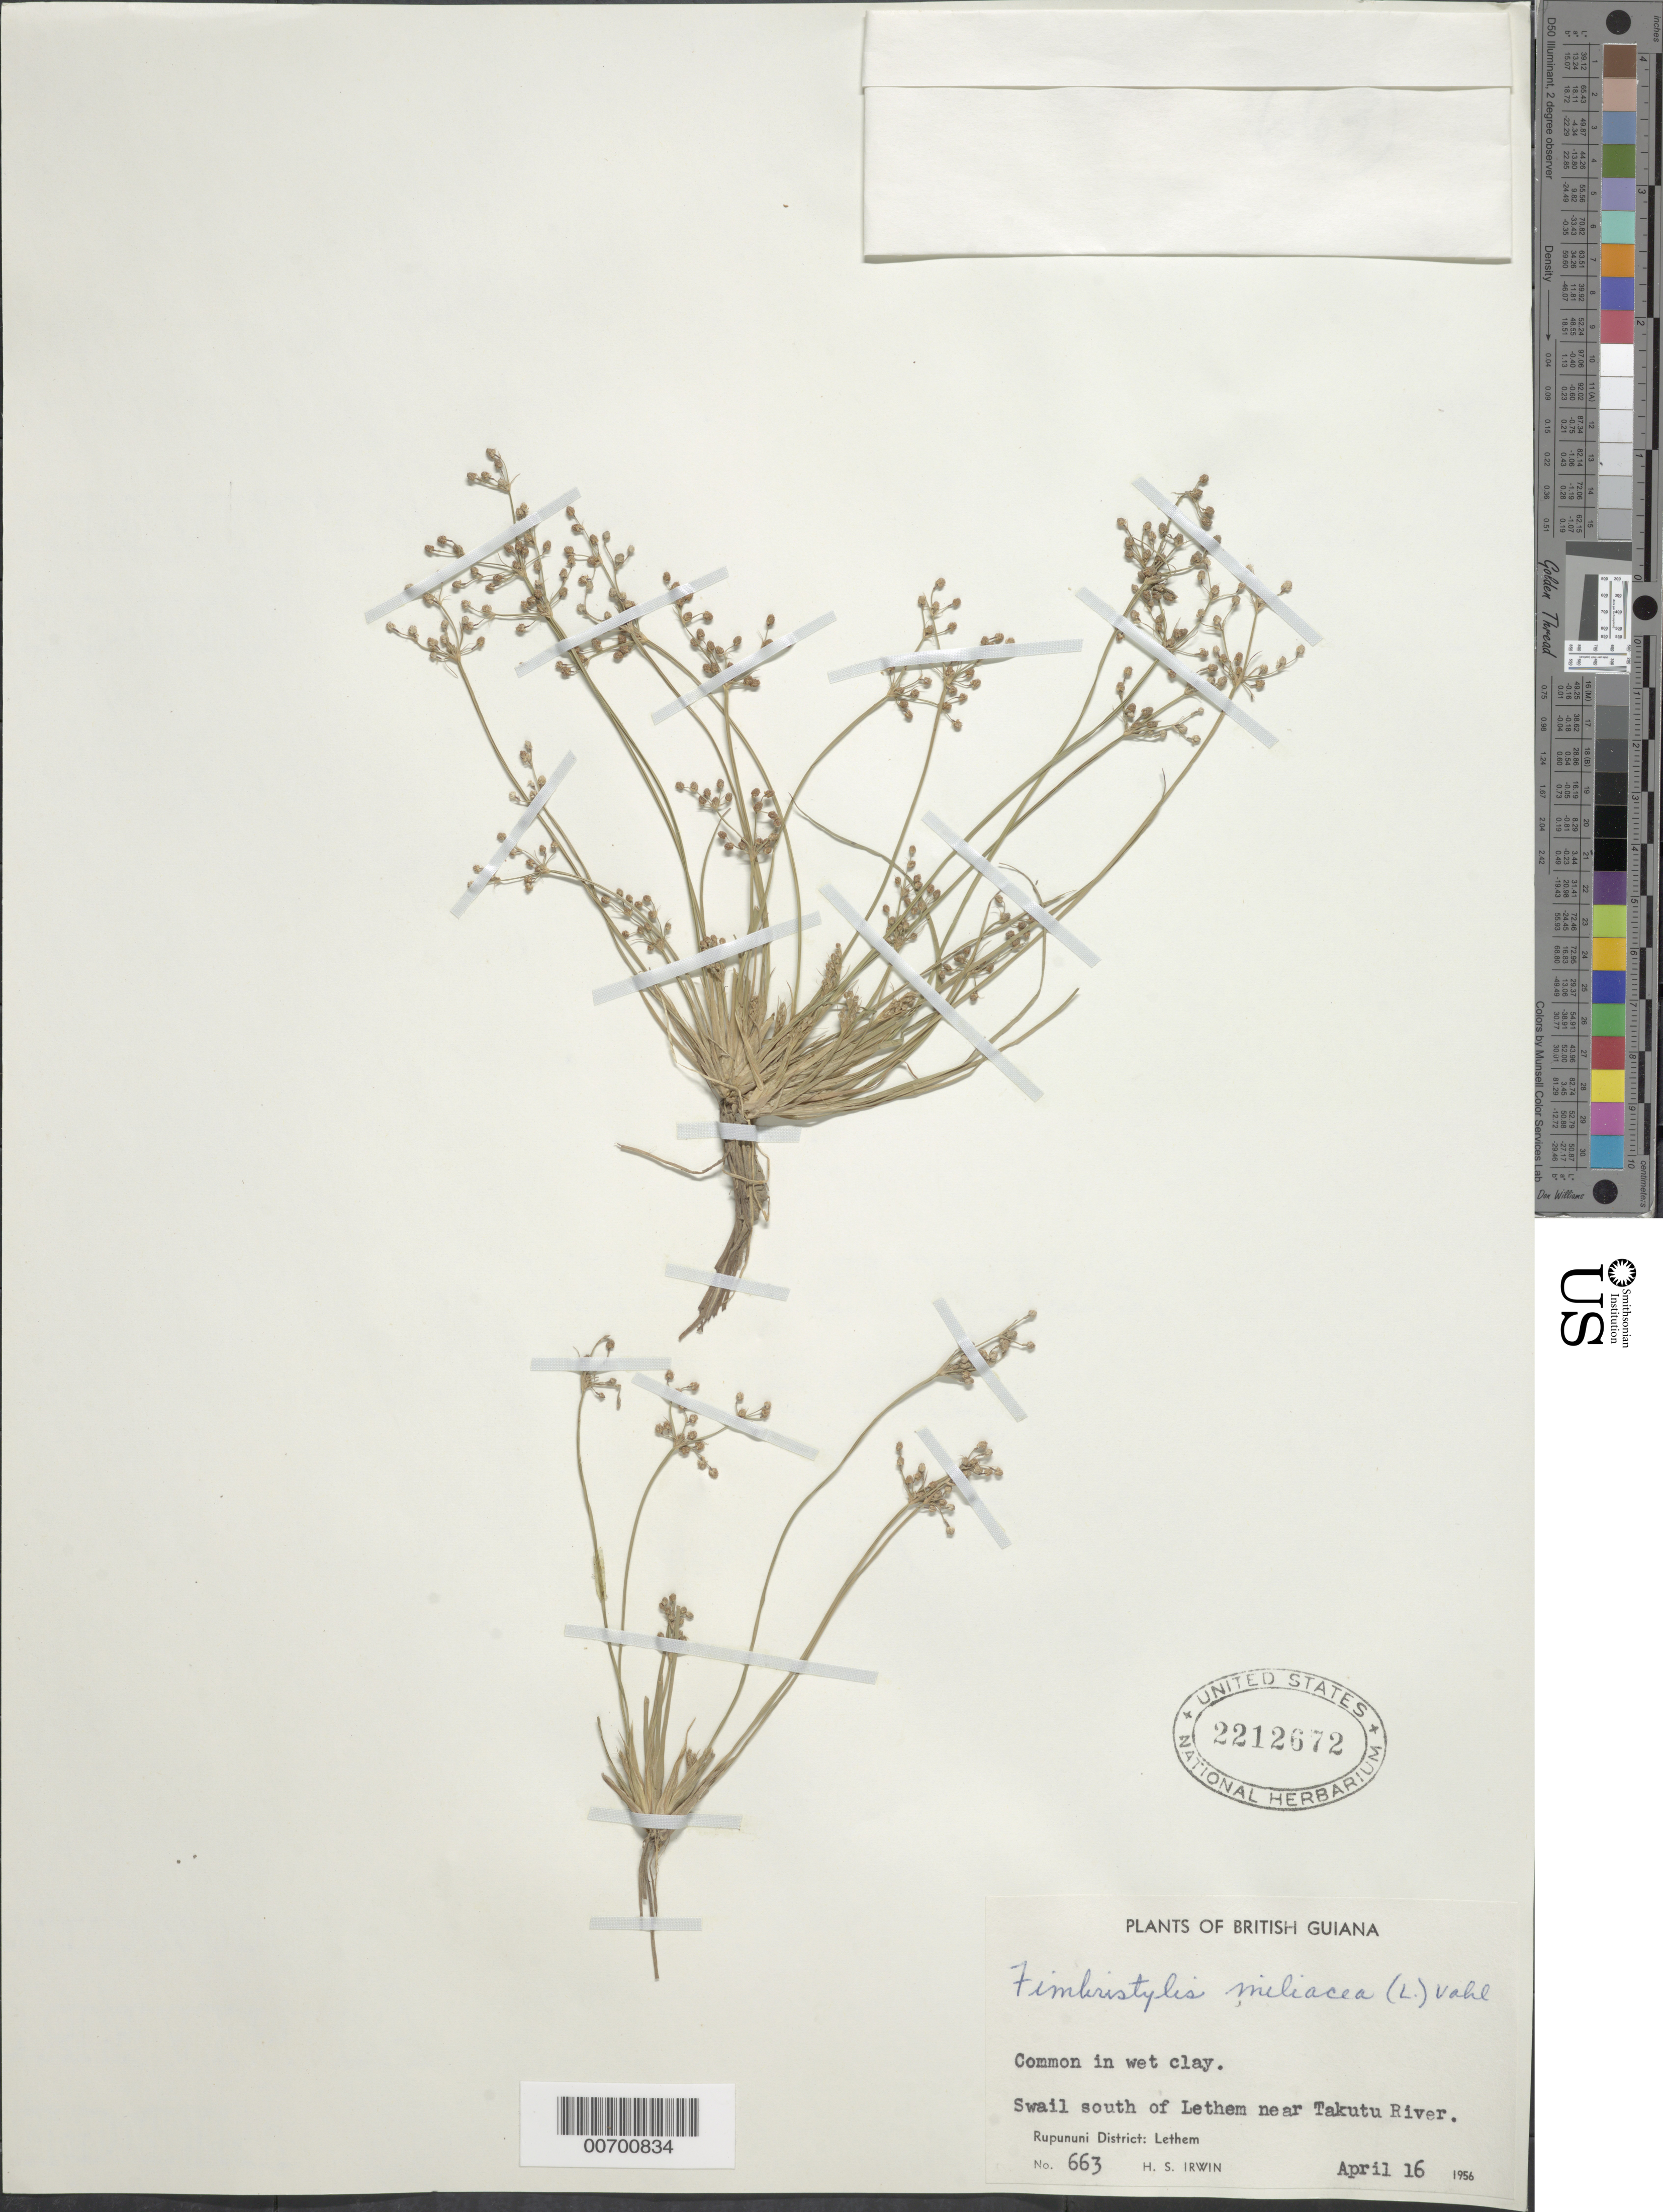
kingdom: Plantae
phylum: Tracheophyta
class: Liliopsida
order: Poales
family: Cyperaceae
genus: Fimbristylis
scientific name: Fimbristylis littoralis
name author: Gaudich.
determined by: Strong, M. T., (US), Smithsonian Institution - National Museum of Natural History (UNITED STATES)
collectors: H. Irwin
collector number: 663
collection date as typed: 16-Apr-56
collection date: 1956-04-16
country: Guyana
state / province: U. Takutu-U. Essequibo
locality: Rupununi Dist., Lethem, near Takutu River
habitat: Wet clay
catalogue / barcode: US 2212672